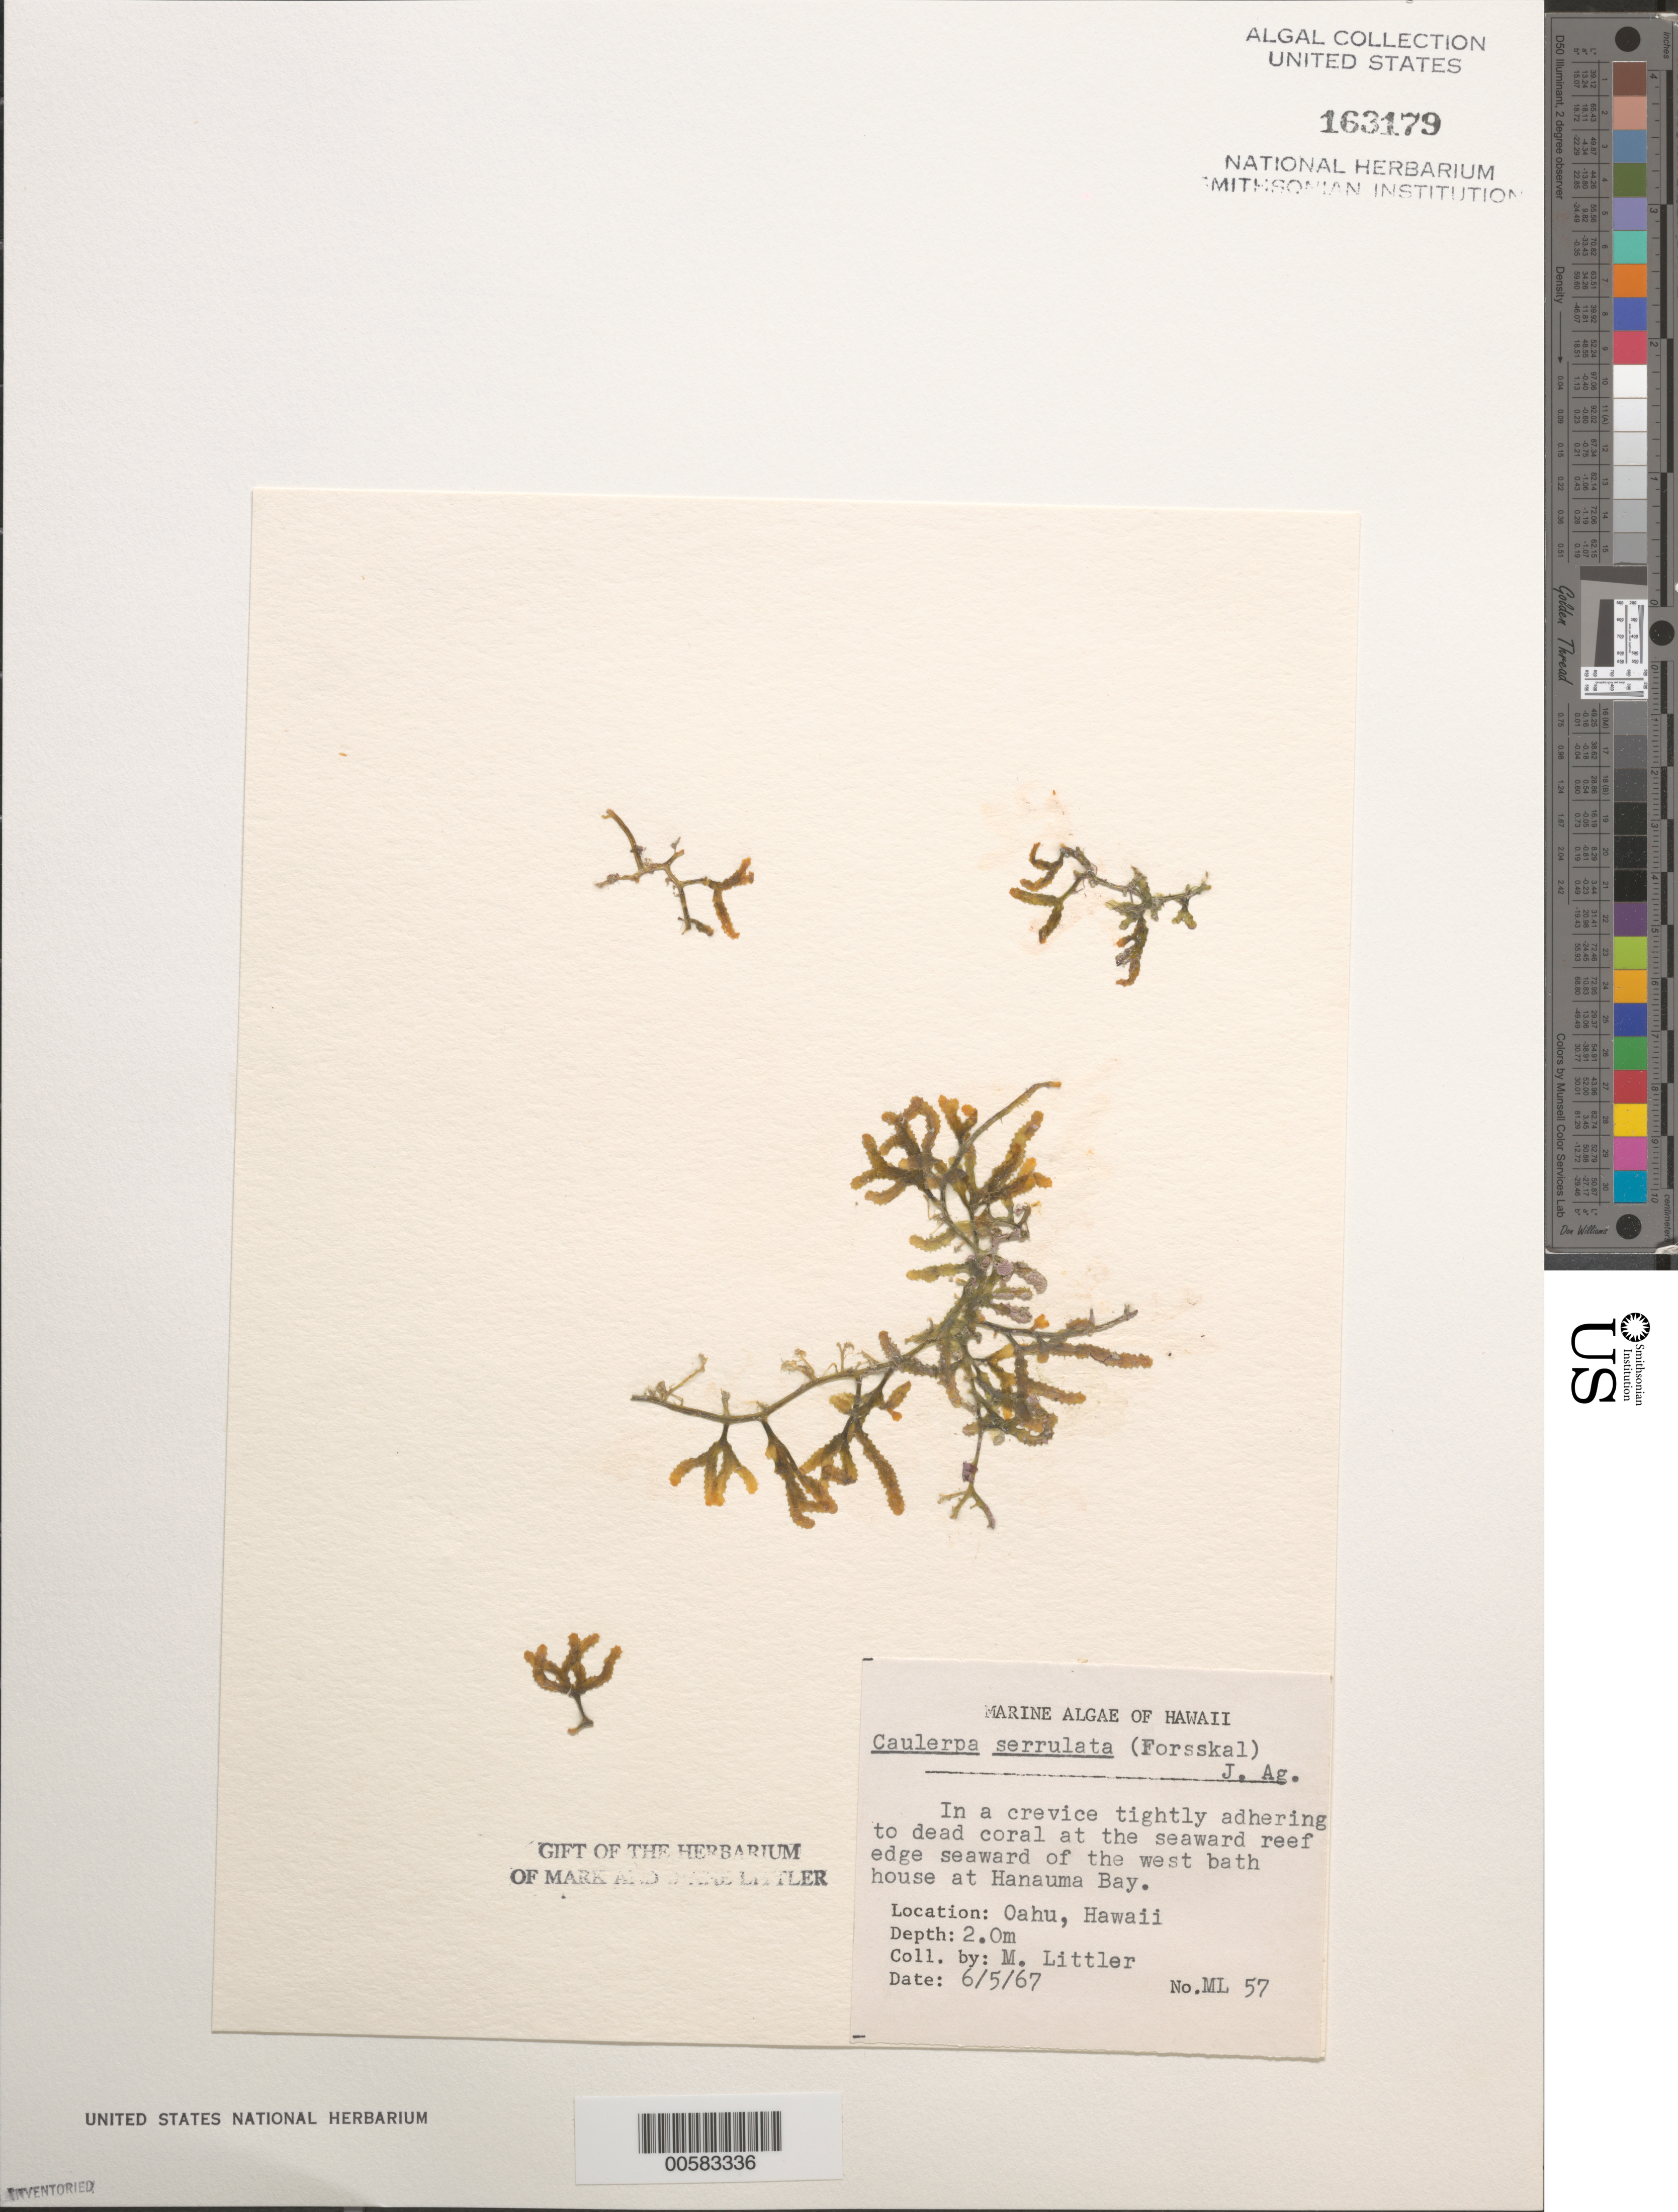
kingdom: Plantae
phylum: Chlorophyta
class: Ulvophyceae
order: Bryopsidales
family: Caulerpaceae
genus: Caulerpa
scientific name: Caulerpa serrulata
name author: (Forssk.) J. Agardh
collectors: M. M. Littler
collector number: ML 57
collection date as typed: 05 Jun 1967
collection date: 1967-06-05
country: United States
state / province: Hawaii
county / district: Honolulu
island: Oahu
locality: Hanauma Bay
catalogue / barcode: US 163179